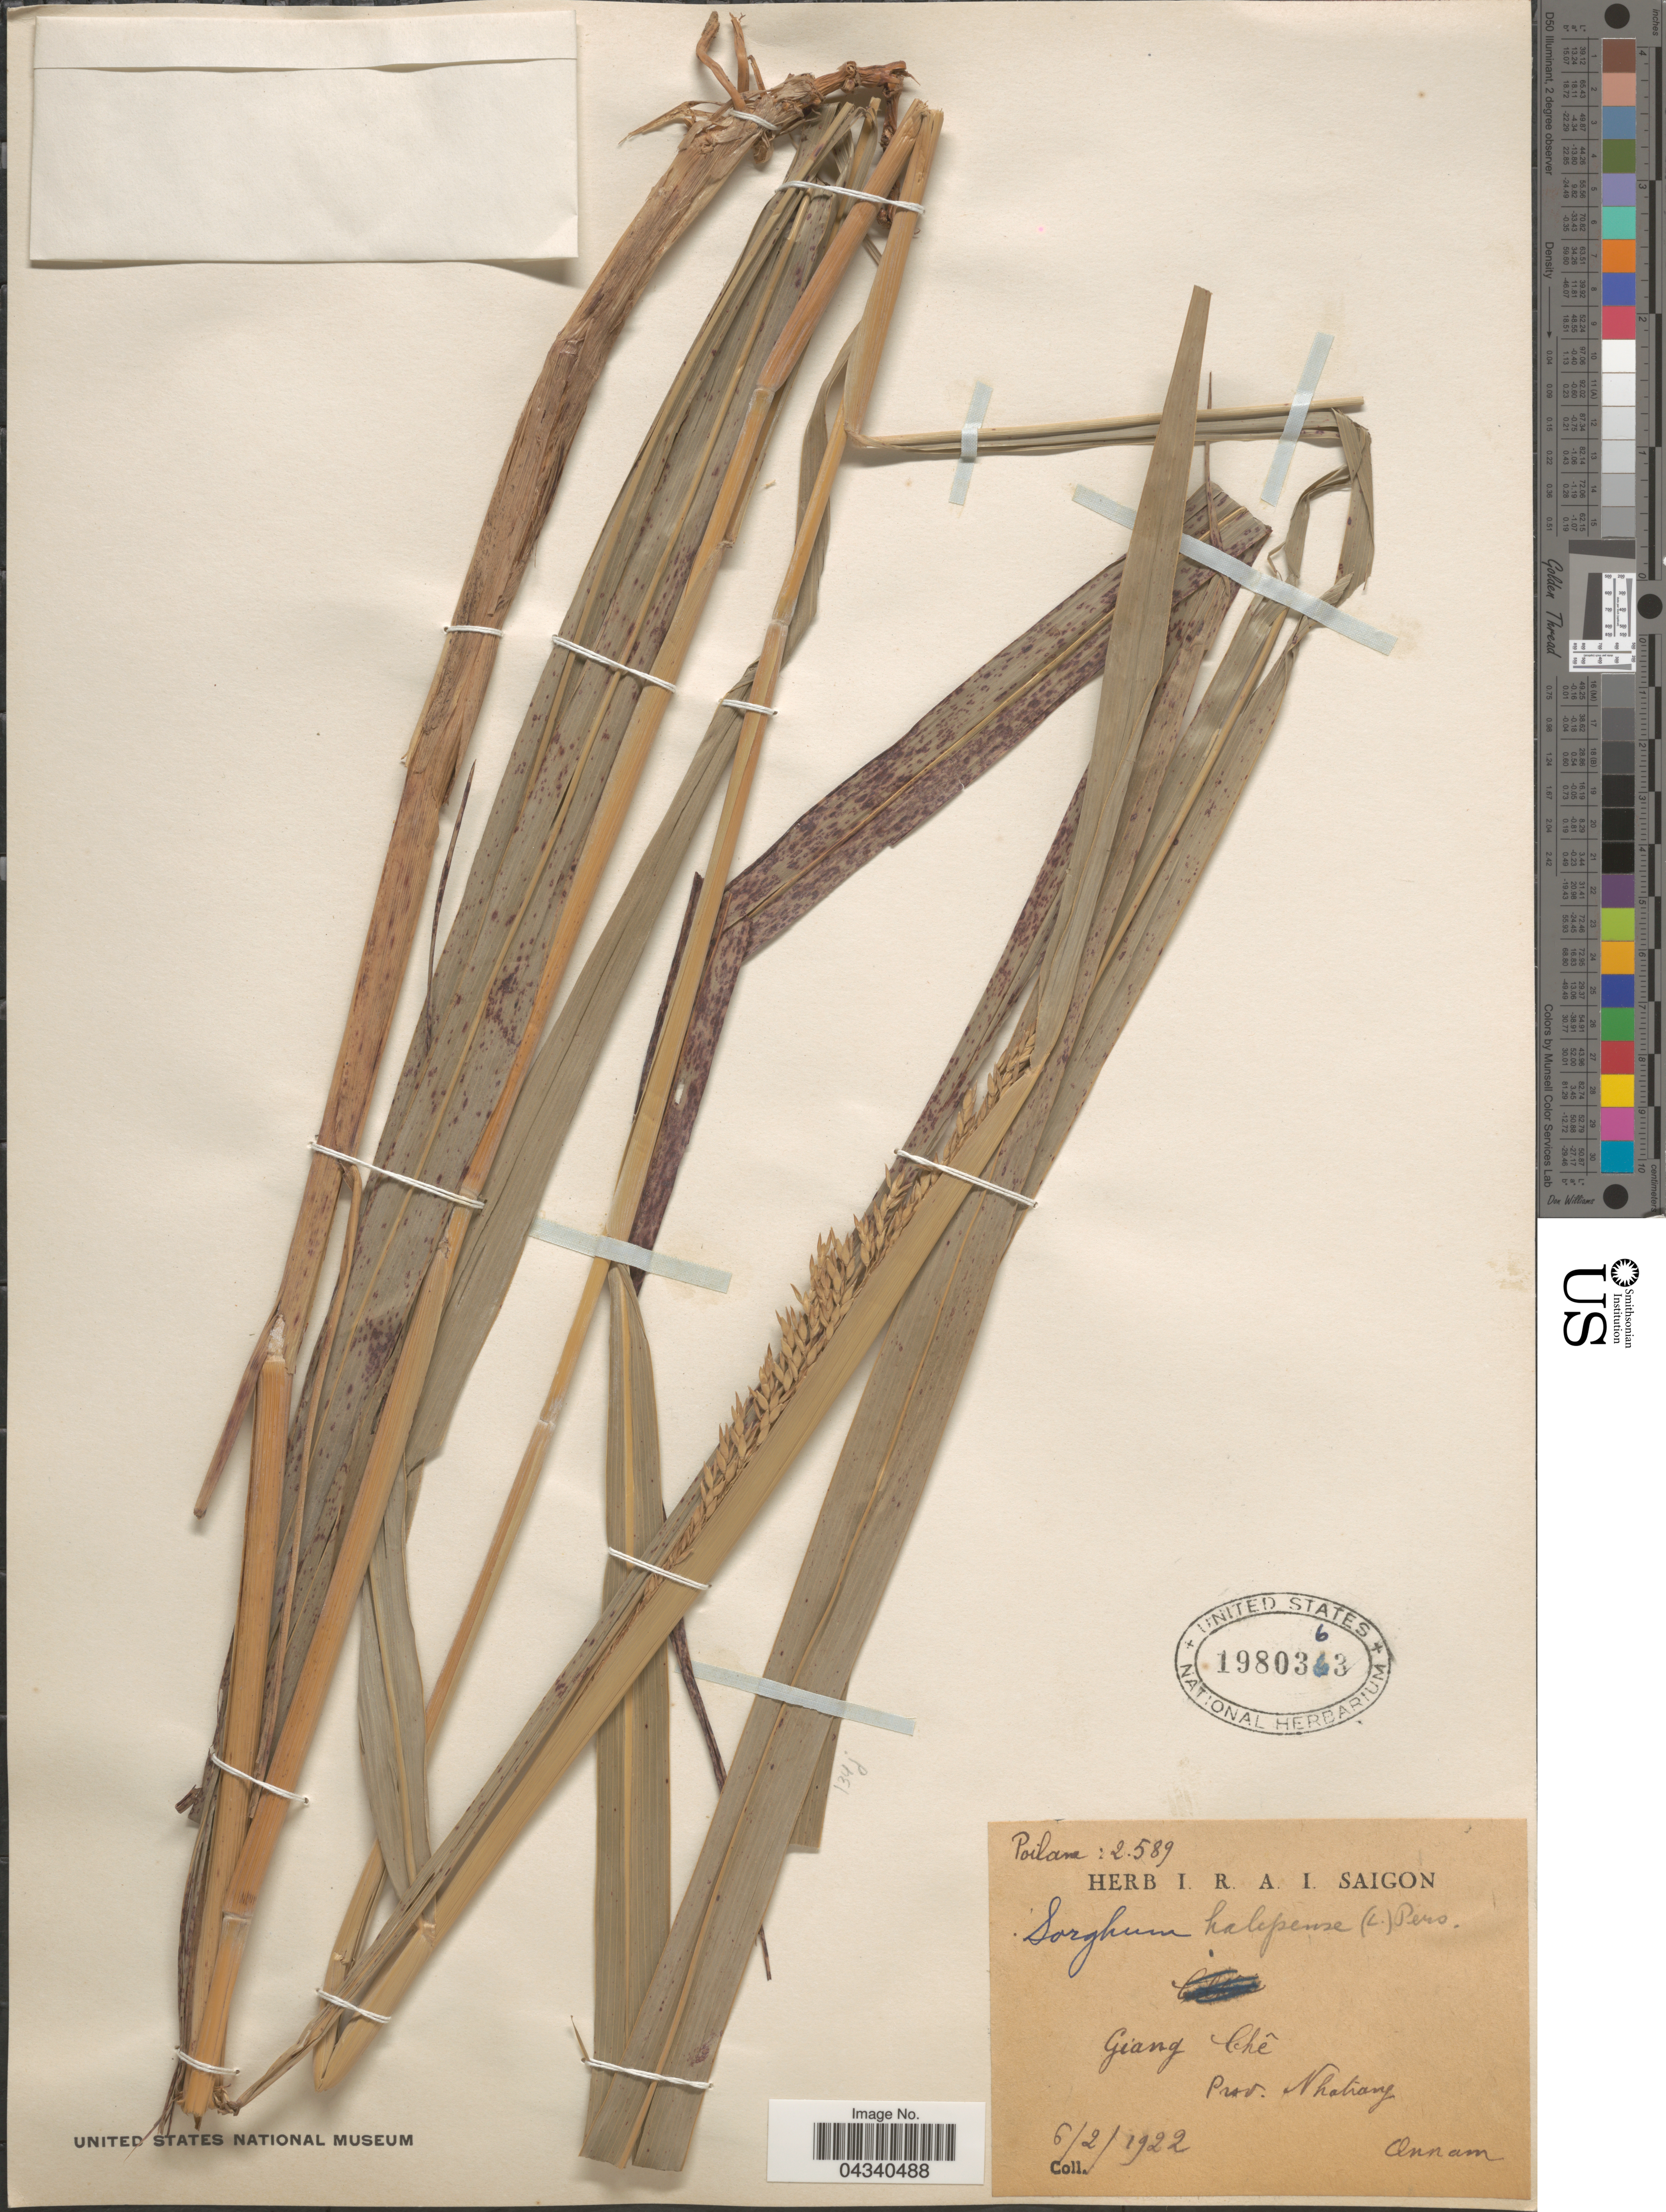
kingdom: Plantae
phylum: Tracheophyta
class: Liliopsida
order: Poales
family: Poaceae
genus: Sorghum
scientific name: Sorghum halepense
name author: (L.) Pers.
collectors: -. Poilane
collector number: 2589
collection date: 1922-02-06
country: Vietnam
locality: Giang Chê. Prov. Nhatrang. Annam.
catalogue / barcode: US 1980363